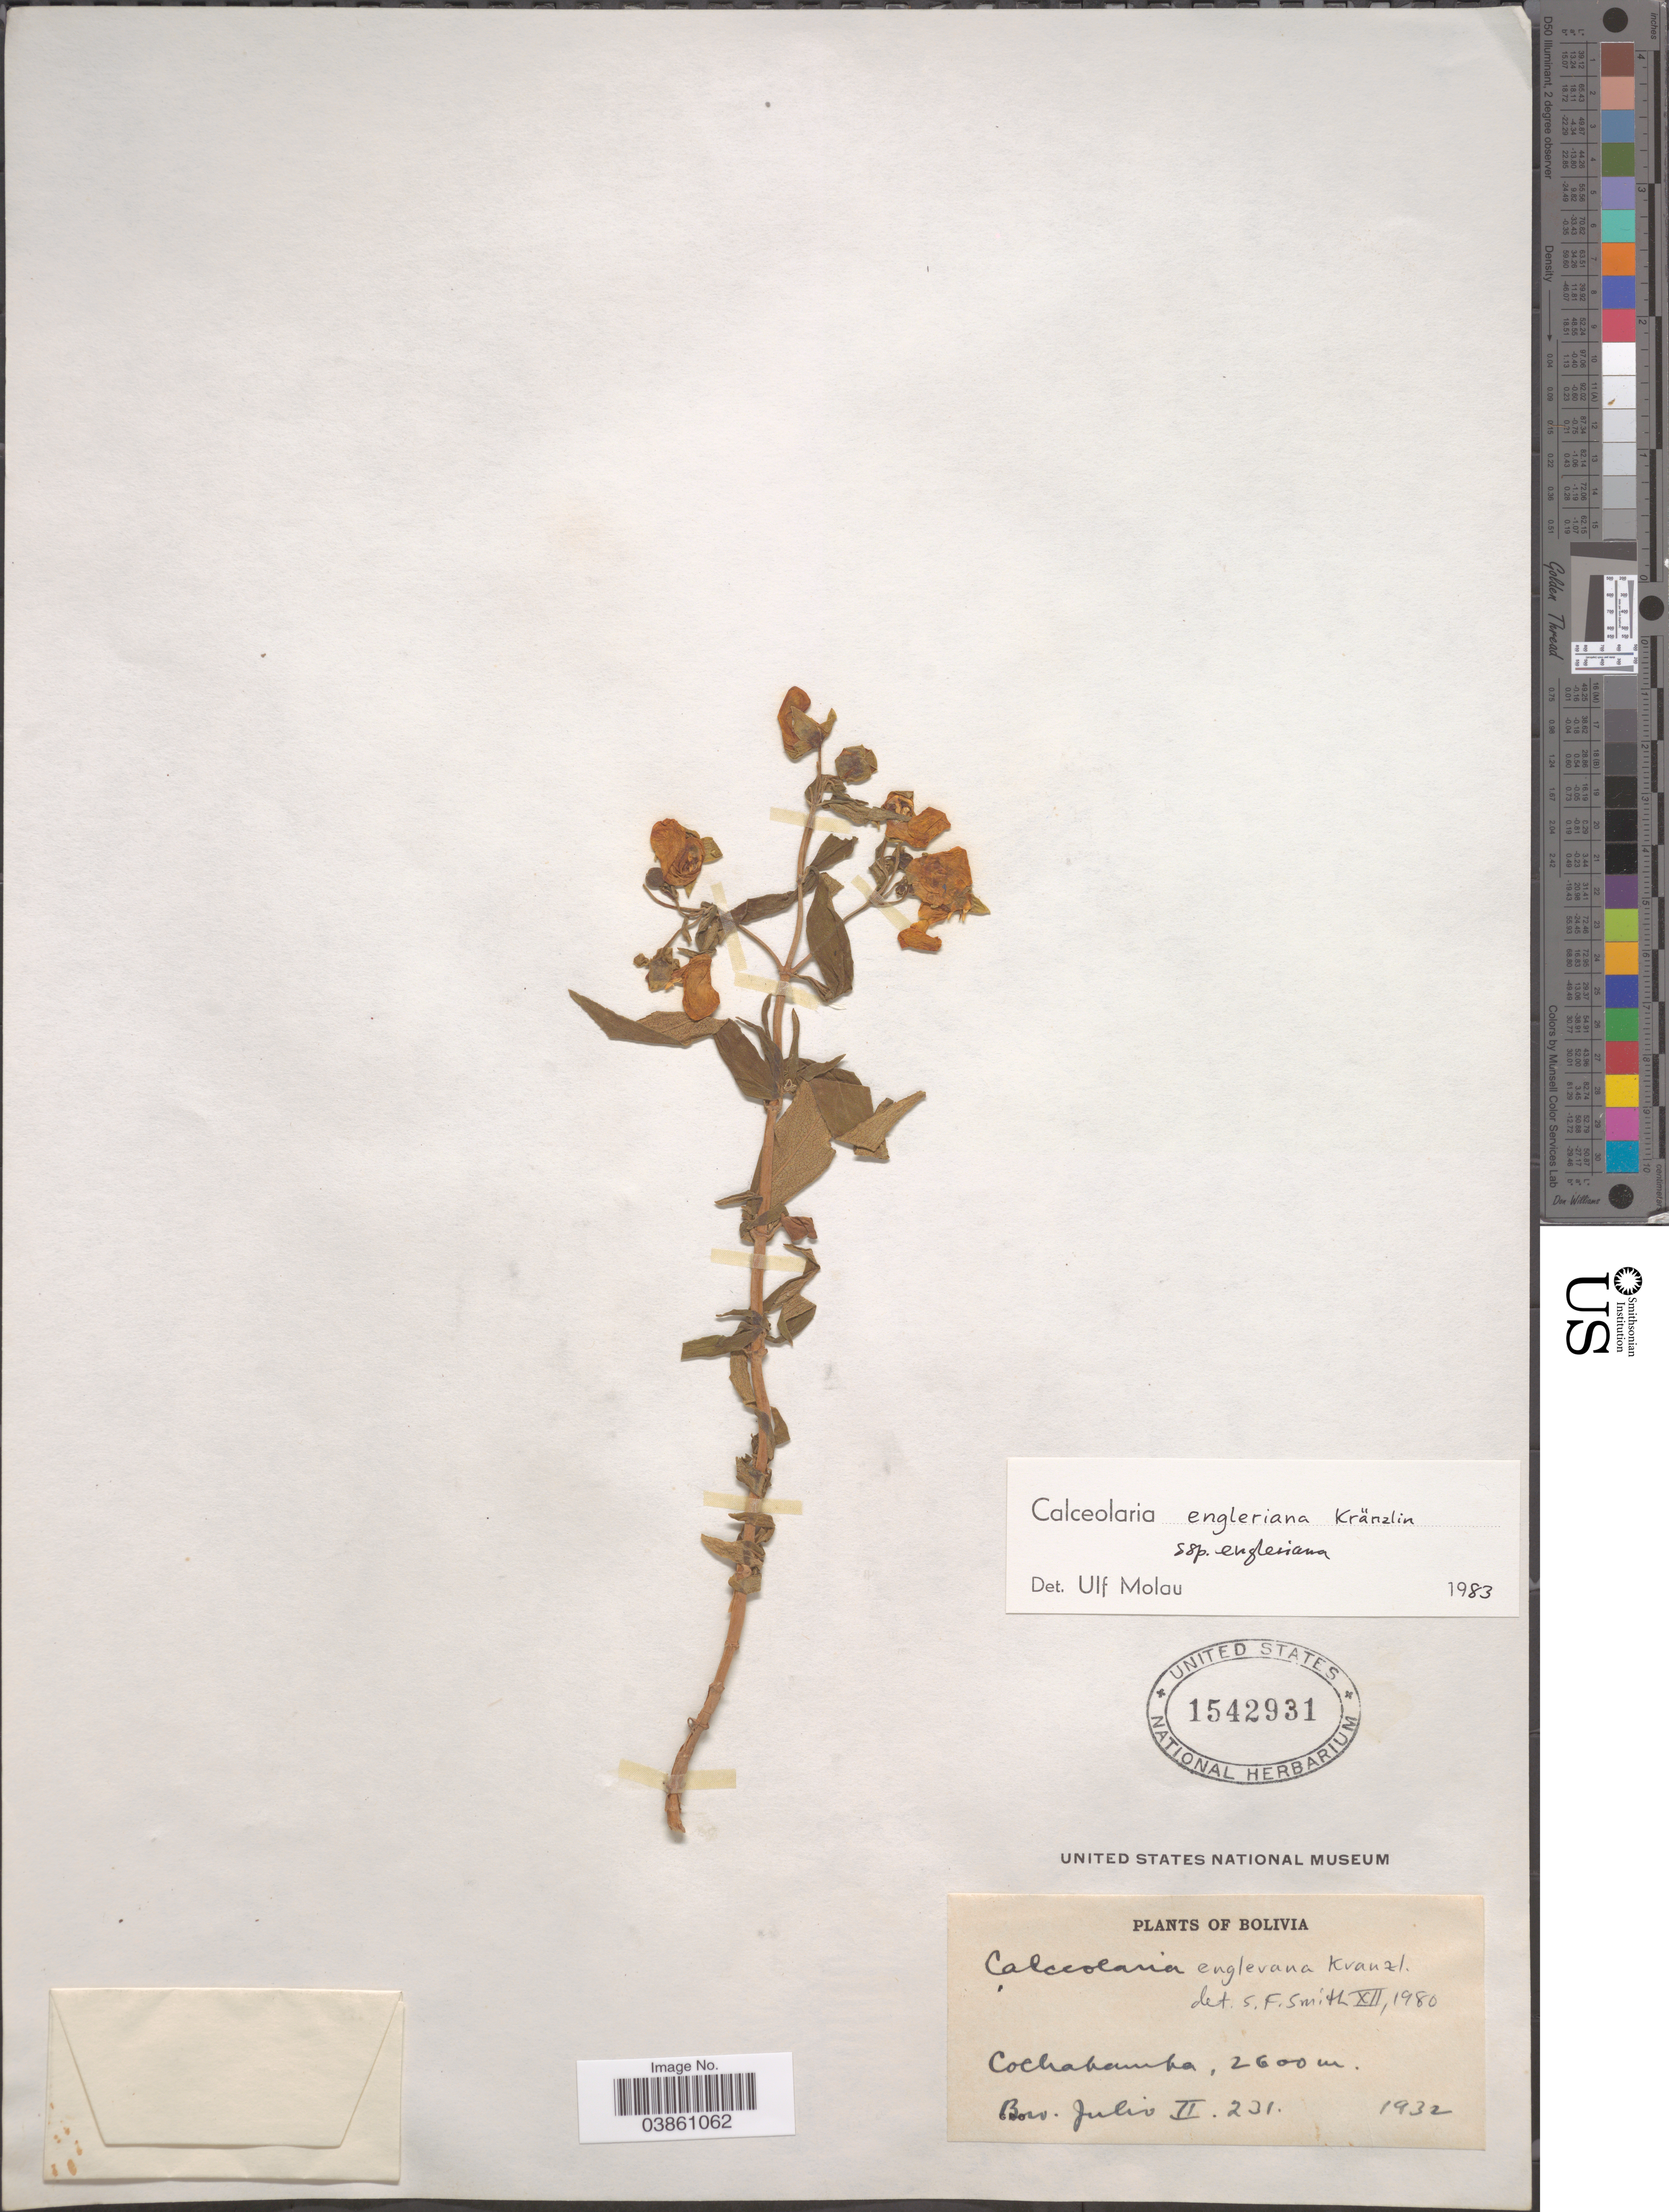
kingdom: Plantae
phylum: Tracheophyta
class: Magnoliopsida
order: Lamiales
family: Calceolariaceae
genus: Calceolaria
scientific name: Calceolaria engleriana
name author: Kraenzl.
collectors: Bro. Julio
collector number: II 231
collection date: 1932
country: Bolivia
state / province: Cochabamba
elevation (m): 2600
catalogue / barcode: US 1542931